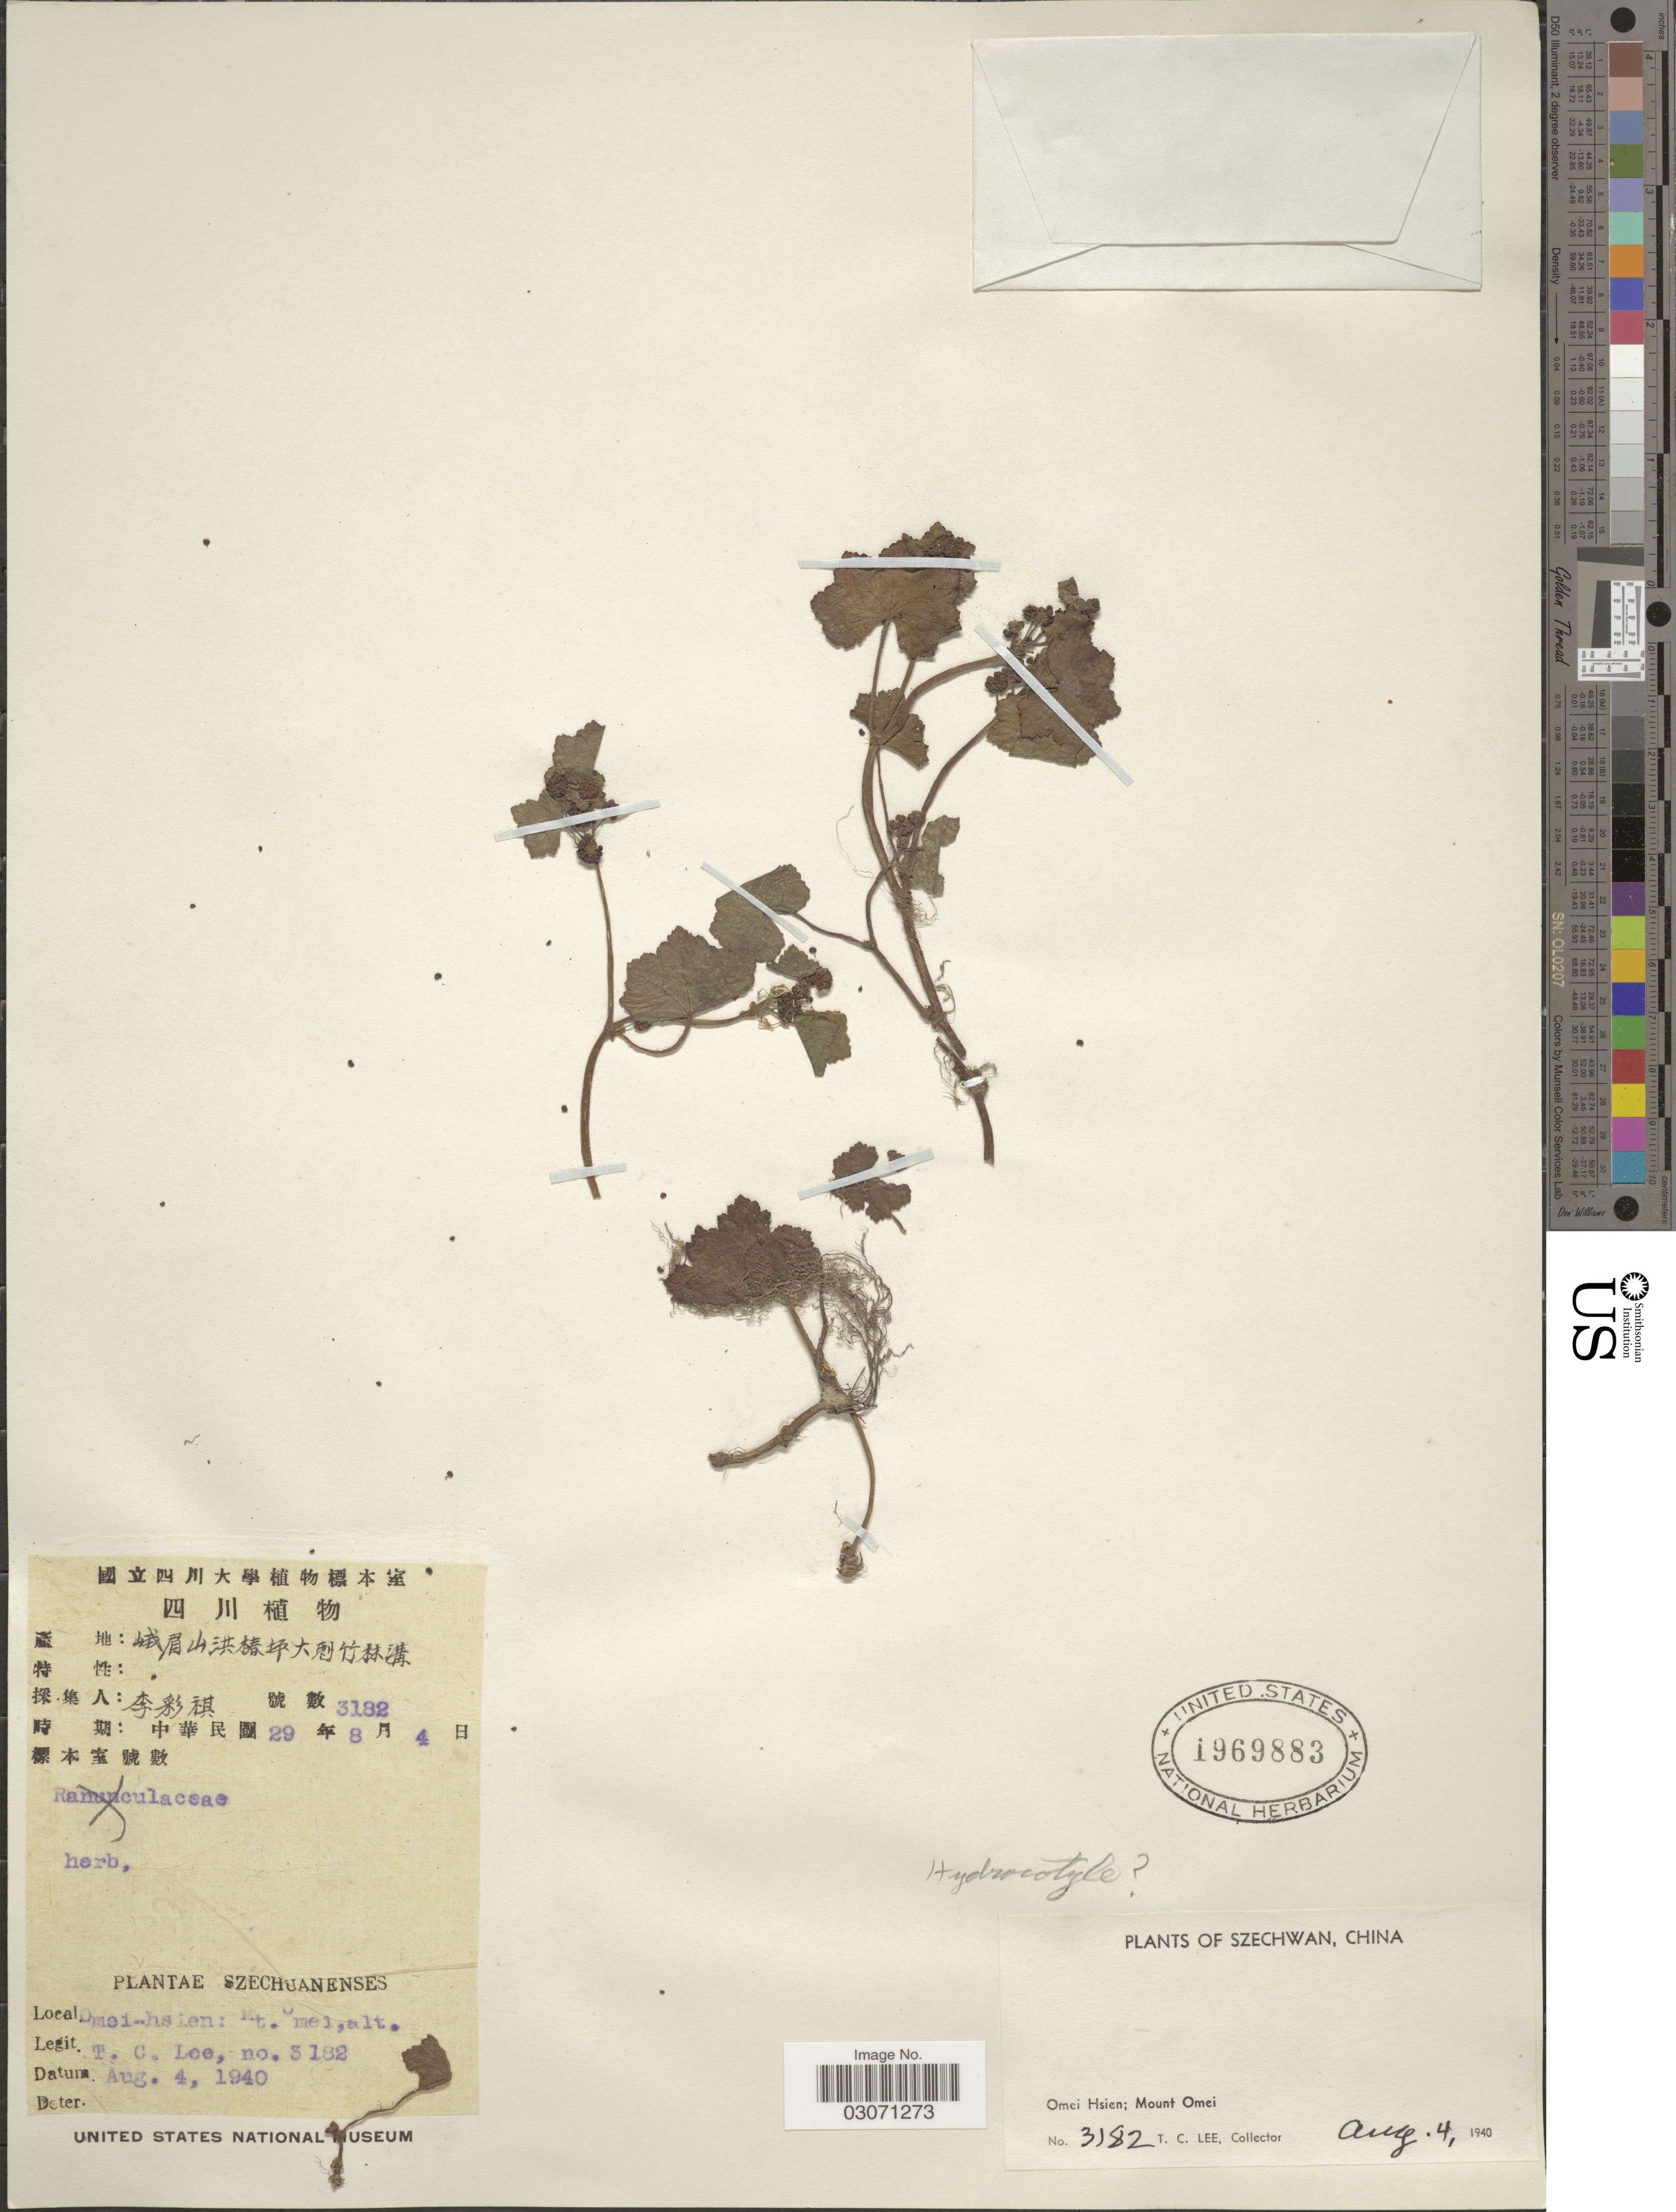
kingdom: Plantae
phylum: Tracheophyta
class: Magnoliopsida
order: Apiales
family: Araliaceae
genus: Hydrocotyle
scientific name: Hydrocotyle sp.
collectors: T. Lee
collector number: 3182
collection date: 1940-08-04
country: China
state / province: Sichuan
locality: Szechwan. Omei Hsien; Mount Omei.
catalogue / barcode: US 1969883